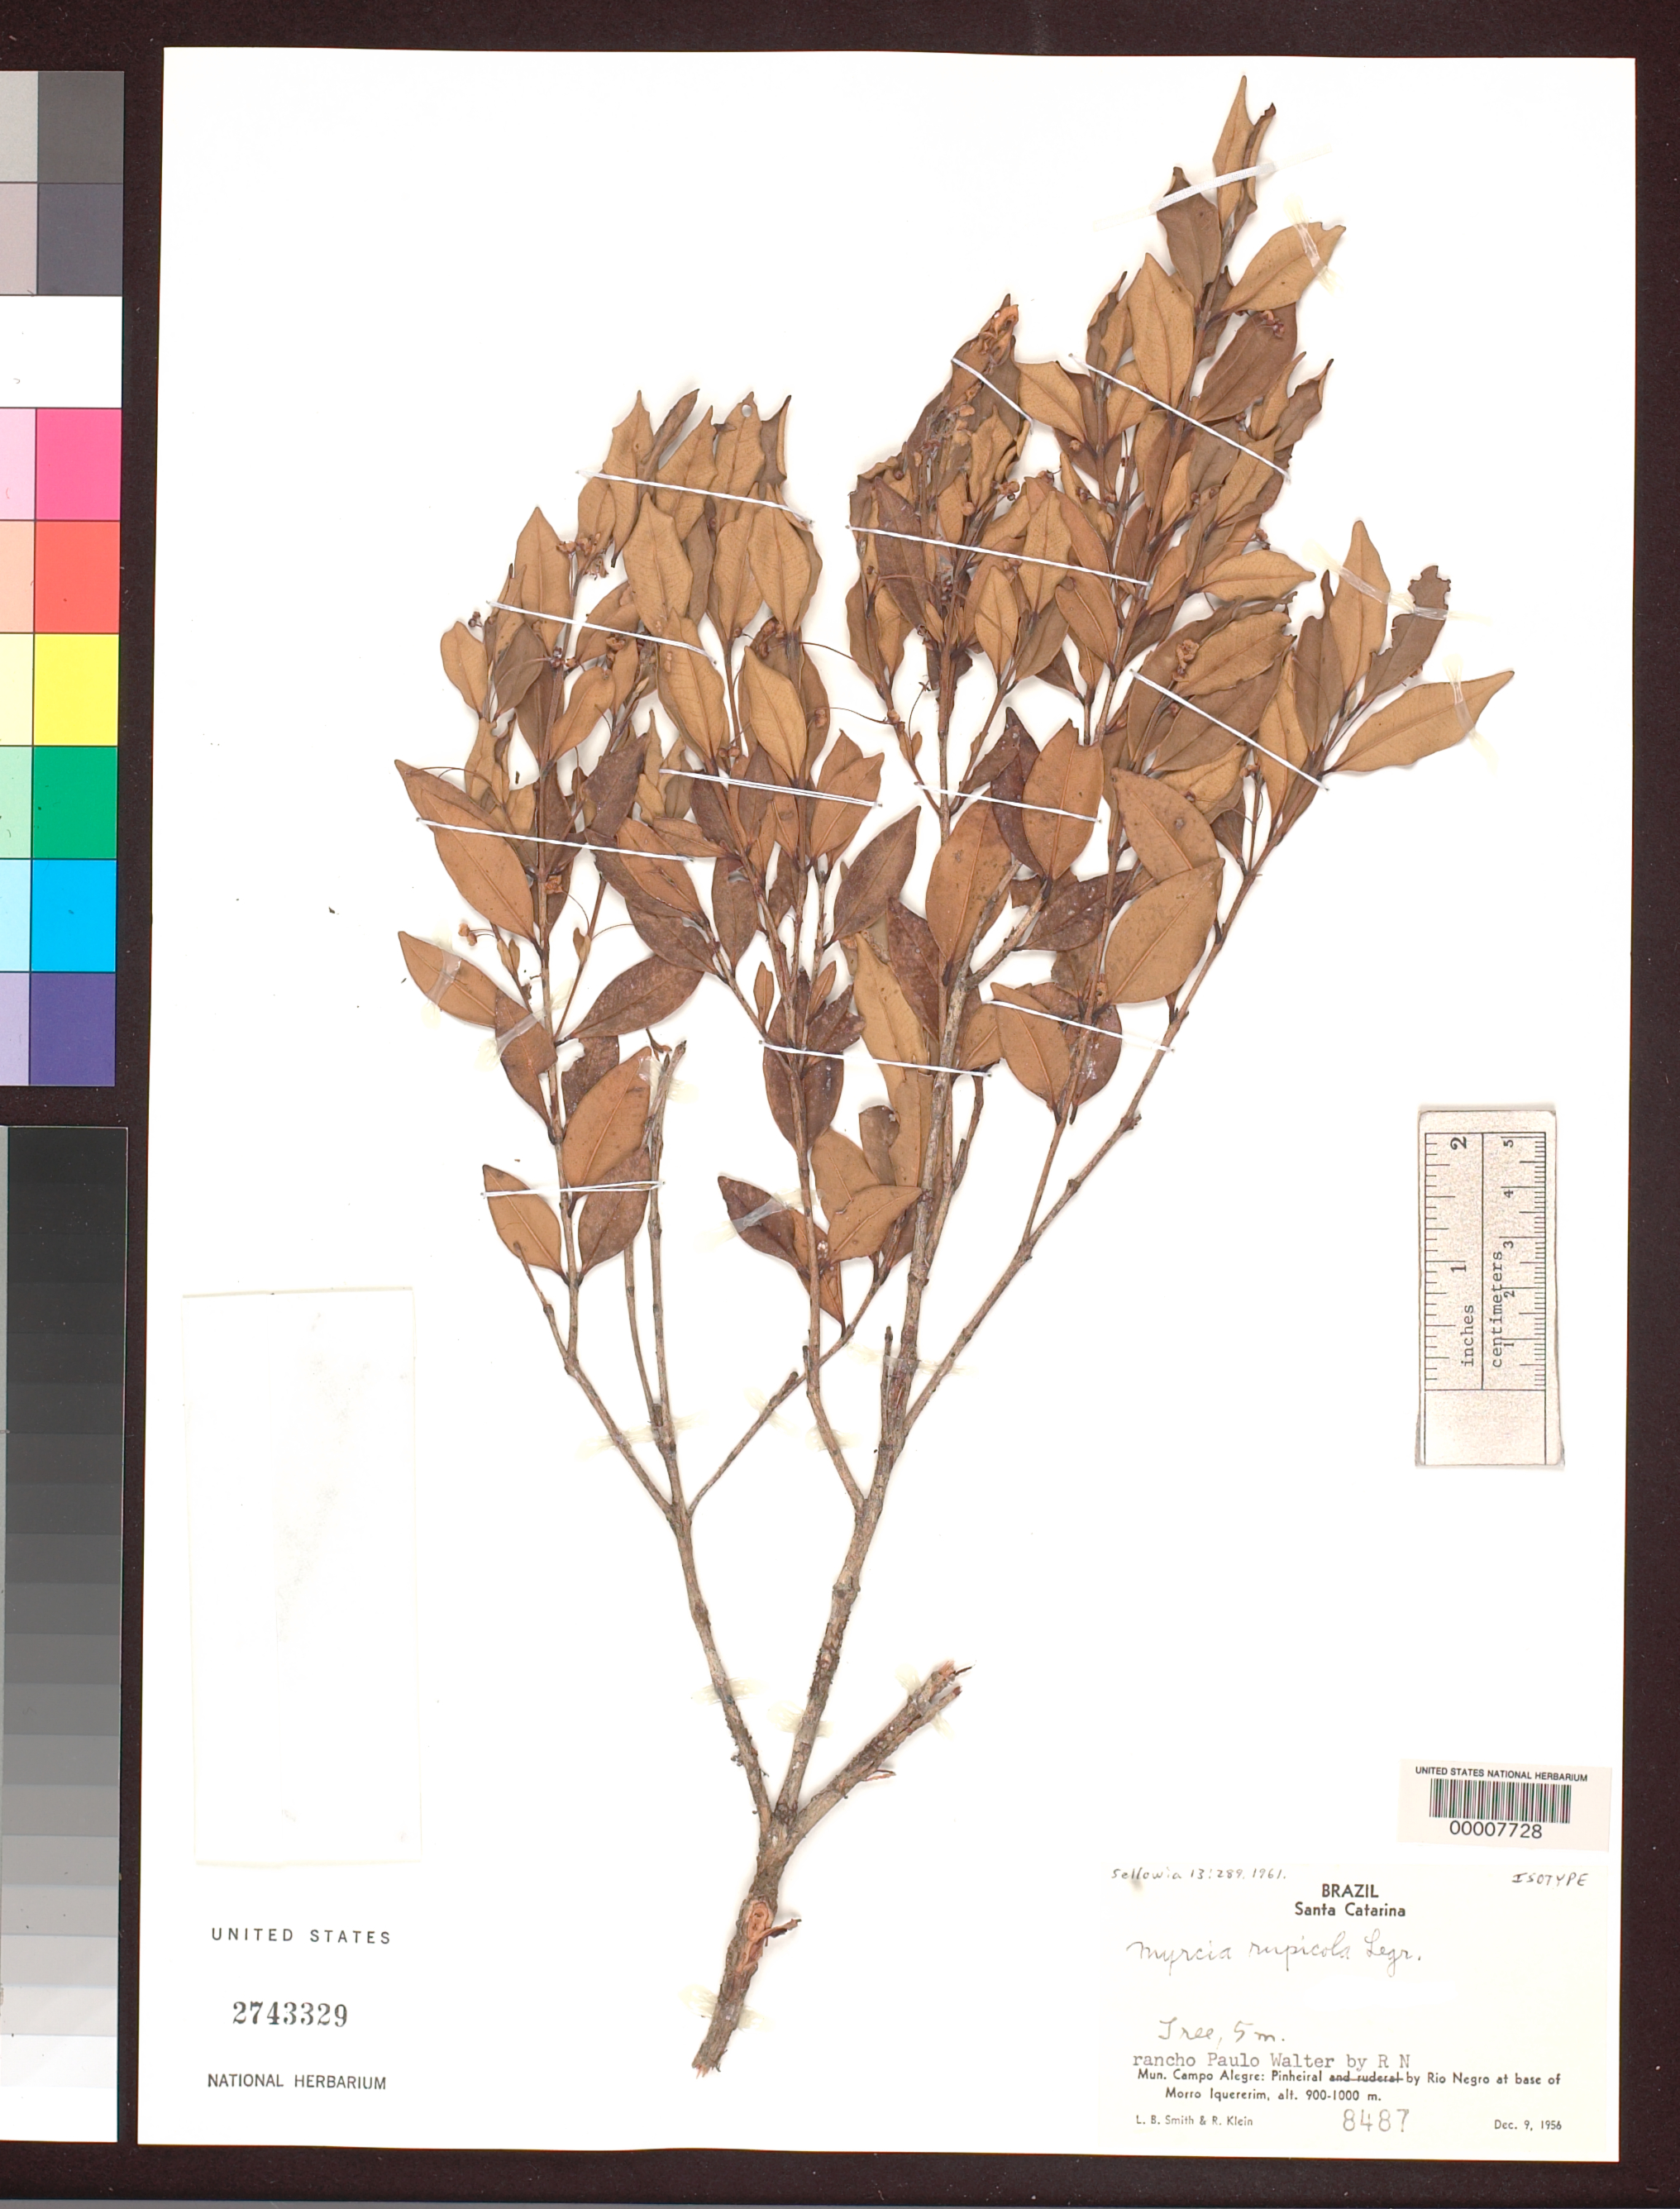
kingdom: Plantae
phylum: Tracheophyta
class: Magnoliopsida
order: Myrtales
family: Myrtaceae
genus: Myrcia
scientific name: Myrcia rupicola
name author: D. Legrand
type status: Isotype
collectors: L. Smith & R. M. Klein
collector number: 8487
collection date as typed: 09 Dec 1956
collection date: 1956-12-09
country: Brazil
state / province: Santa Catarina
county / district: Campo Alegre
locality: Pinheiral, near Rio Negro, base of Morro Iquererim.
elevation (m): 900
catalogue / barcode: US 2743329